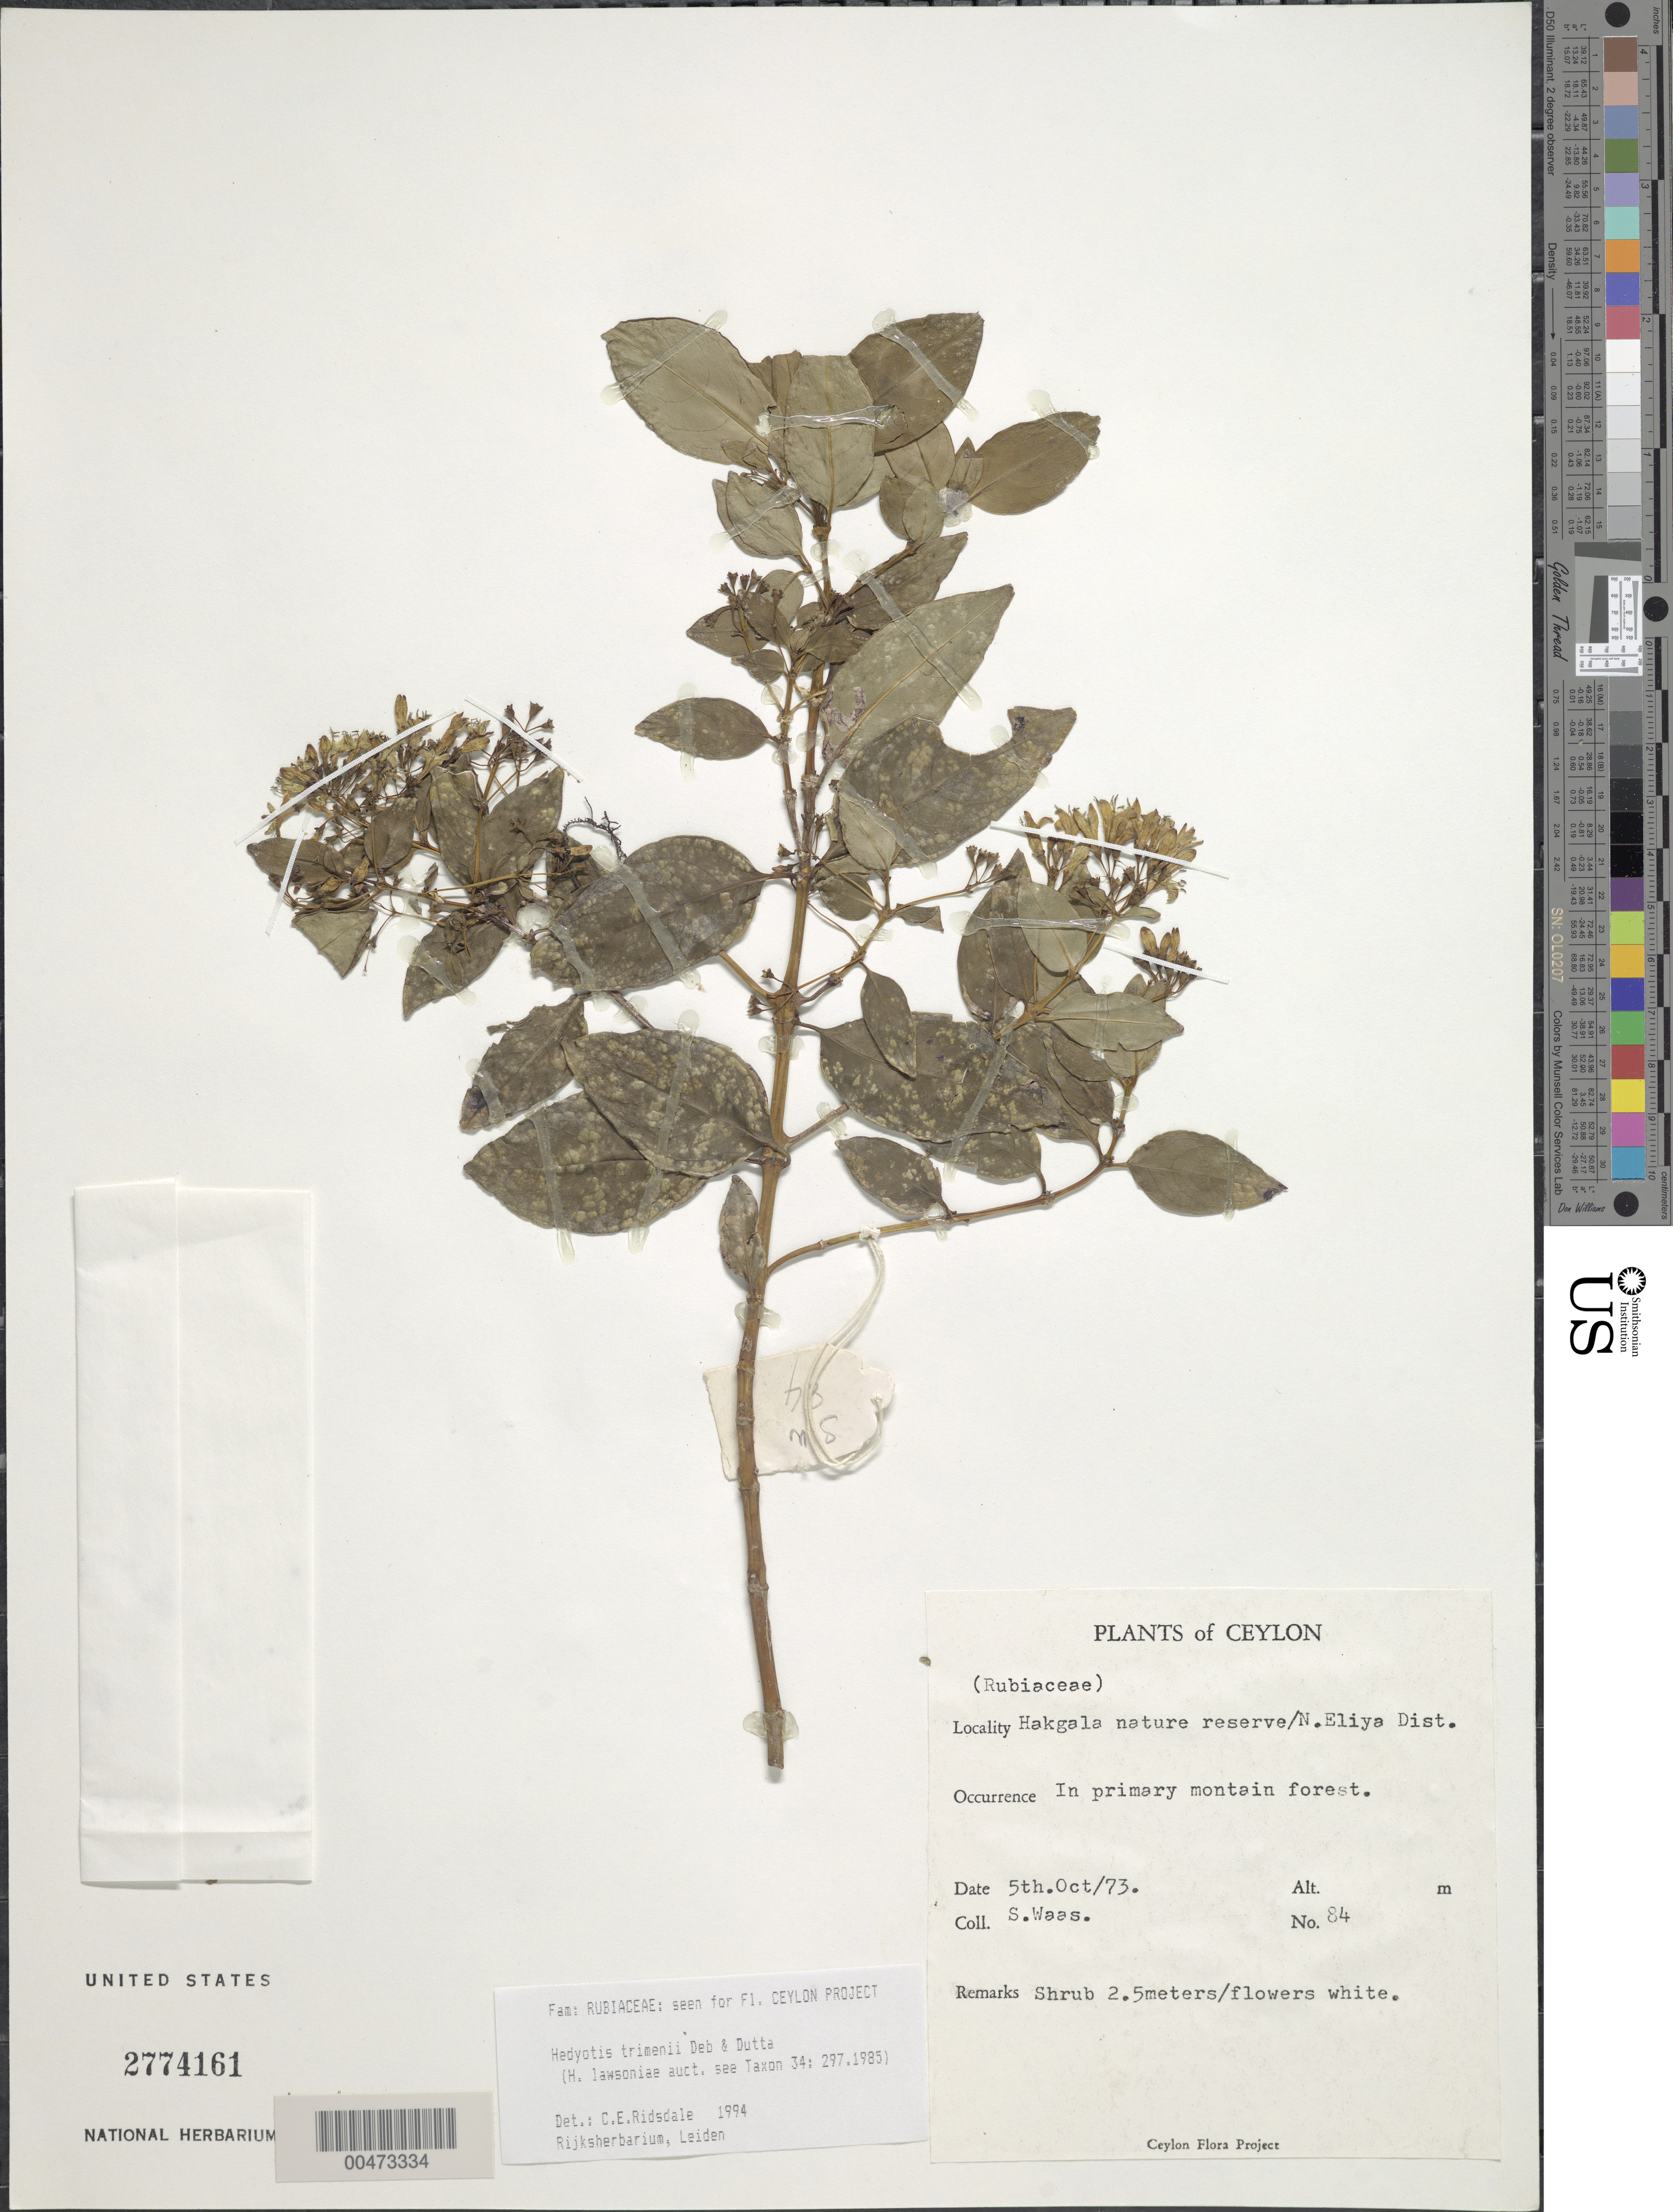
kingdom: Plantae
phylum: Tracheophyta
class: Magnoliopsida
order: Gentianales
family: Rubiaceae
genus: Hedyotis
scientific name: Hedyotis trimenii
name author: Deb & R. Dutta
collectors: S. Waas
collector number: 84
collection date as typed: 05 Oct 1973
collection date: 1973-10-05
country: Sri Lanka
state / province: Central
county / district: Nuwara Eliya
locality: Hakgala Nature Reserve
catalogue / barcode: US 2774161